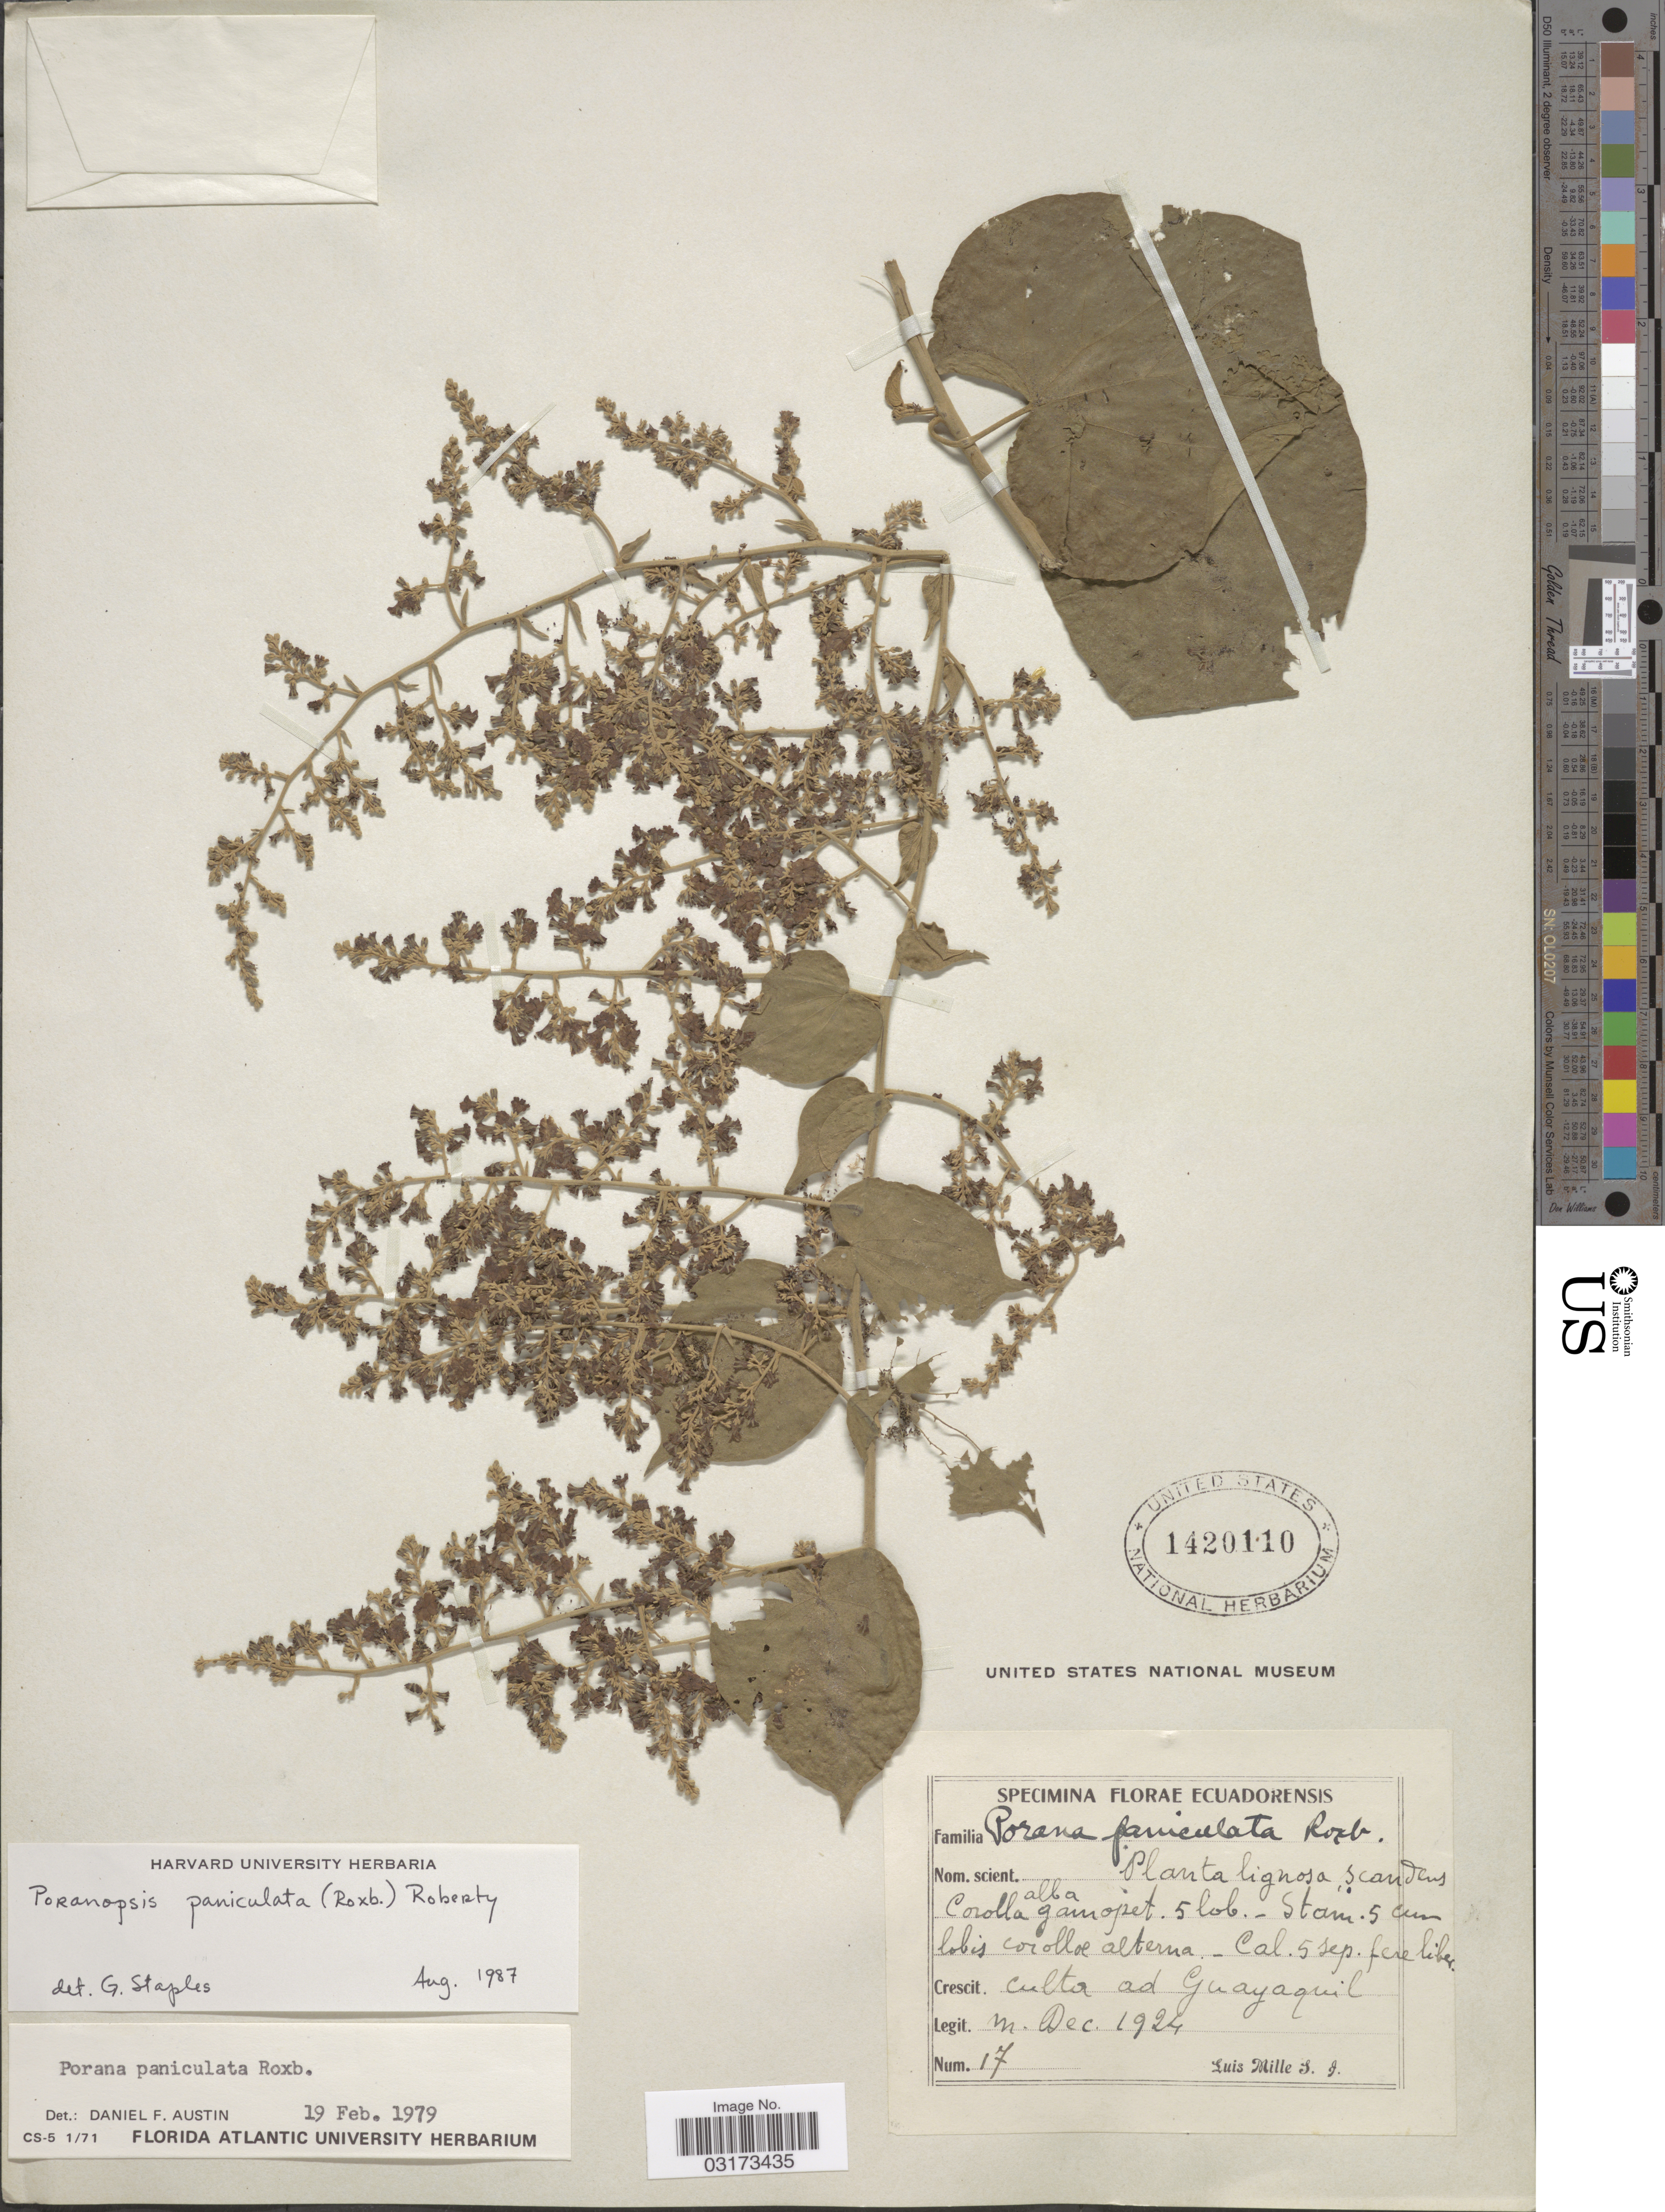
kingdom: Plantae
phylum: Tracheophyta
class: Magnoliopsida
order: Solanales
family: Convolvulaceae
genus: Poranopsis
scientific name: Poranopsis paniculata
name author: (Roxb.) Roberty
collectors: L. Mille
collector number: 17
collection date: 1924-12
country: Ecuador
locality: Culta ad Guayaquil.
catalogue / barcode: US 1420110